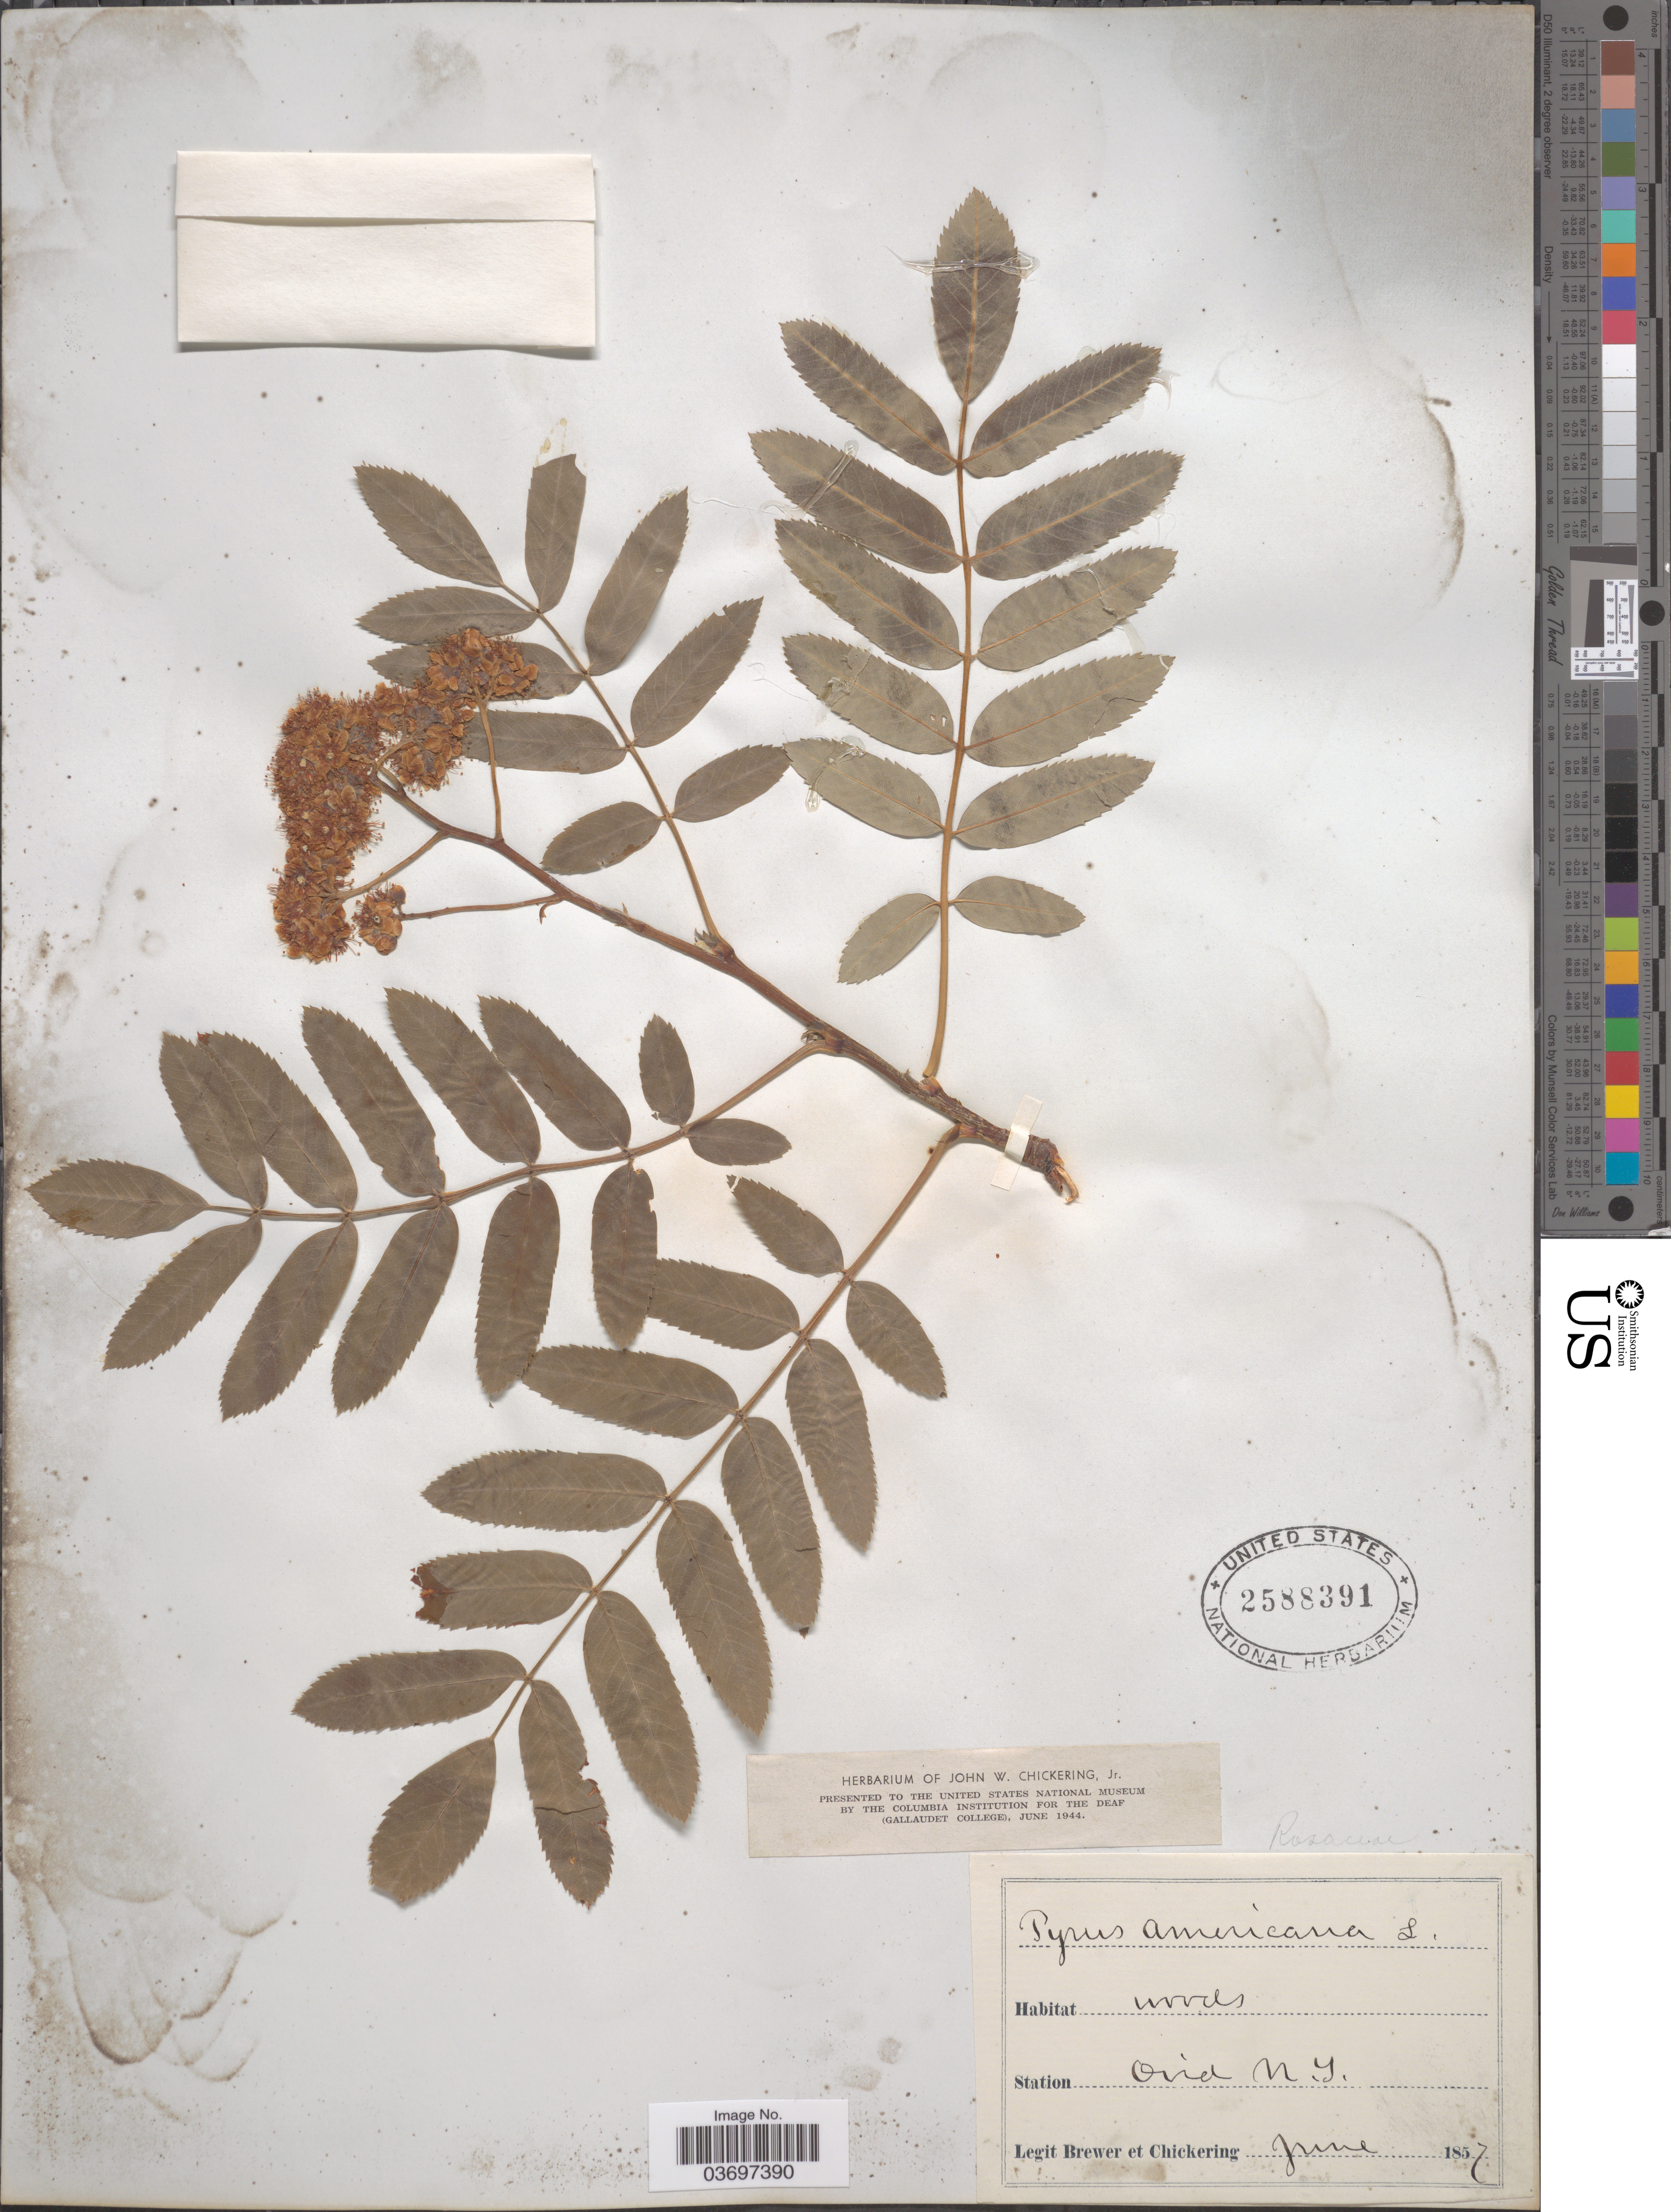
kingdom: Plantae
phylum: Tracheophyta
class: Magnoliopsida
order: Rosales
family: Rosaceae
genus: Sorbus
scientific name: Sorbus americana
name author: Marshall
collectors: -. Brewer & J. Chickering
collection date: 1857-06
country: United States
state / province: New York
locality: Station Ovid.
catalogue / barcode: US 2588391